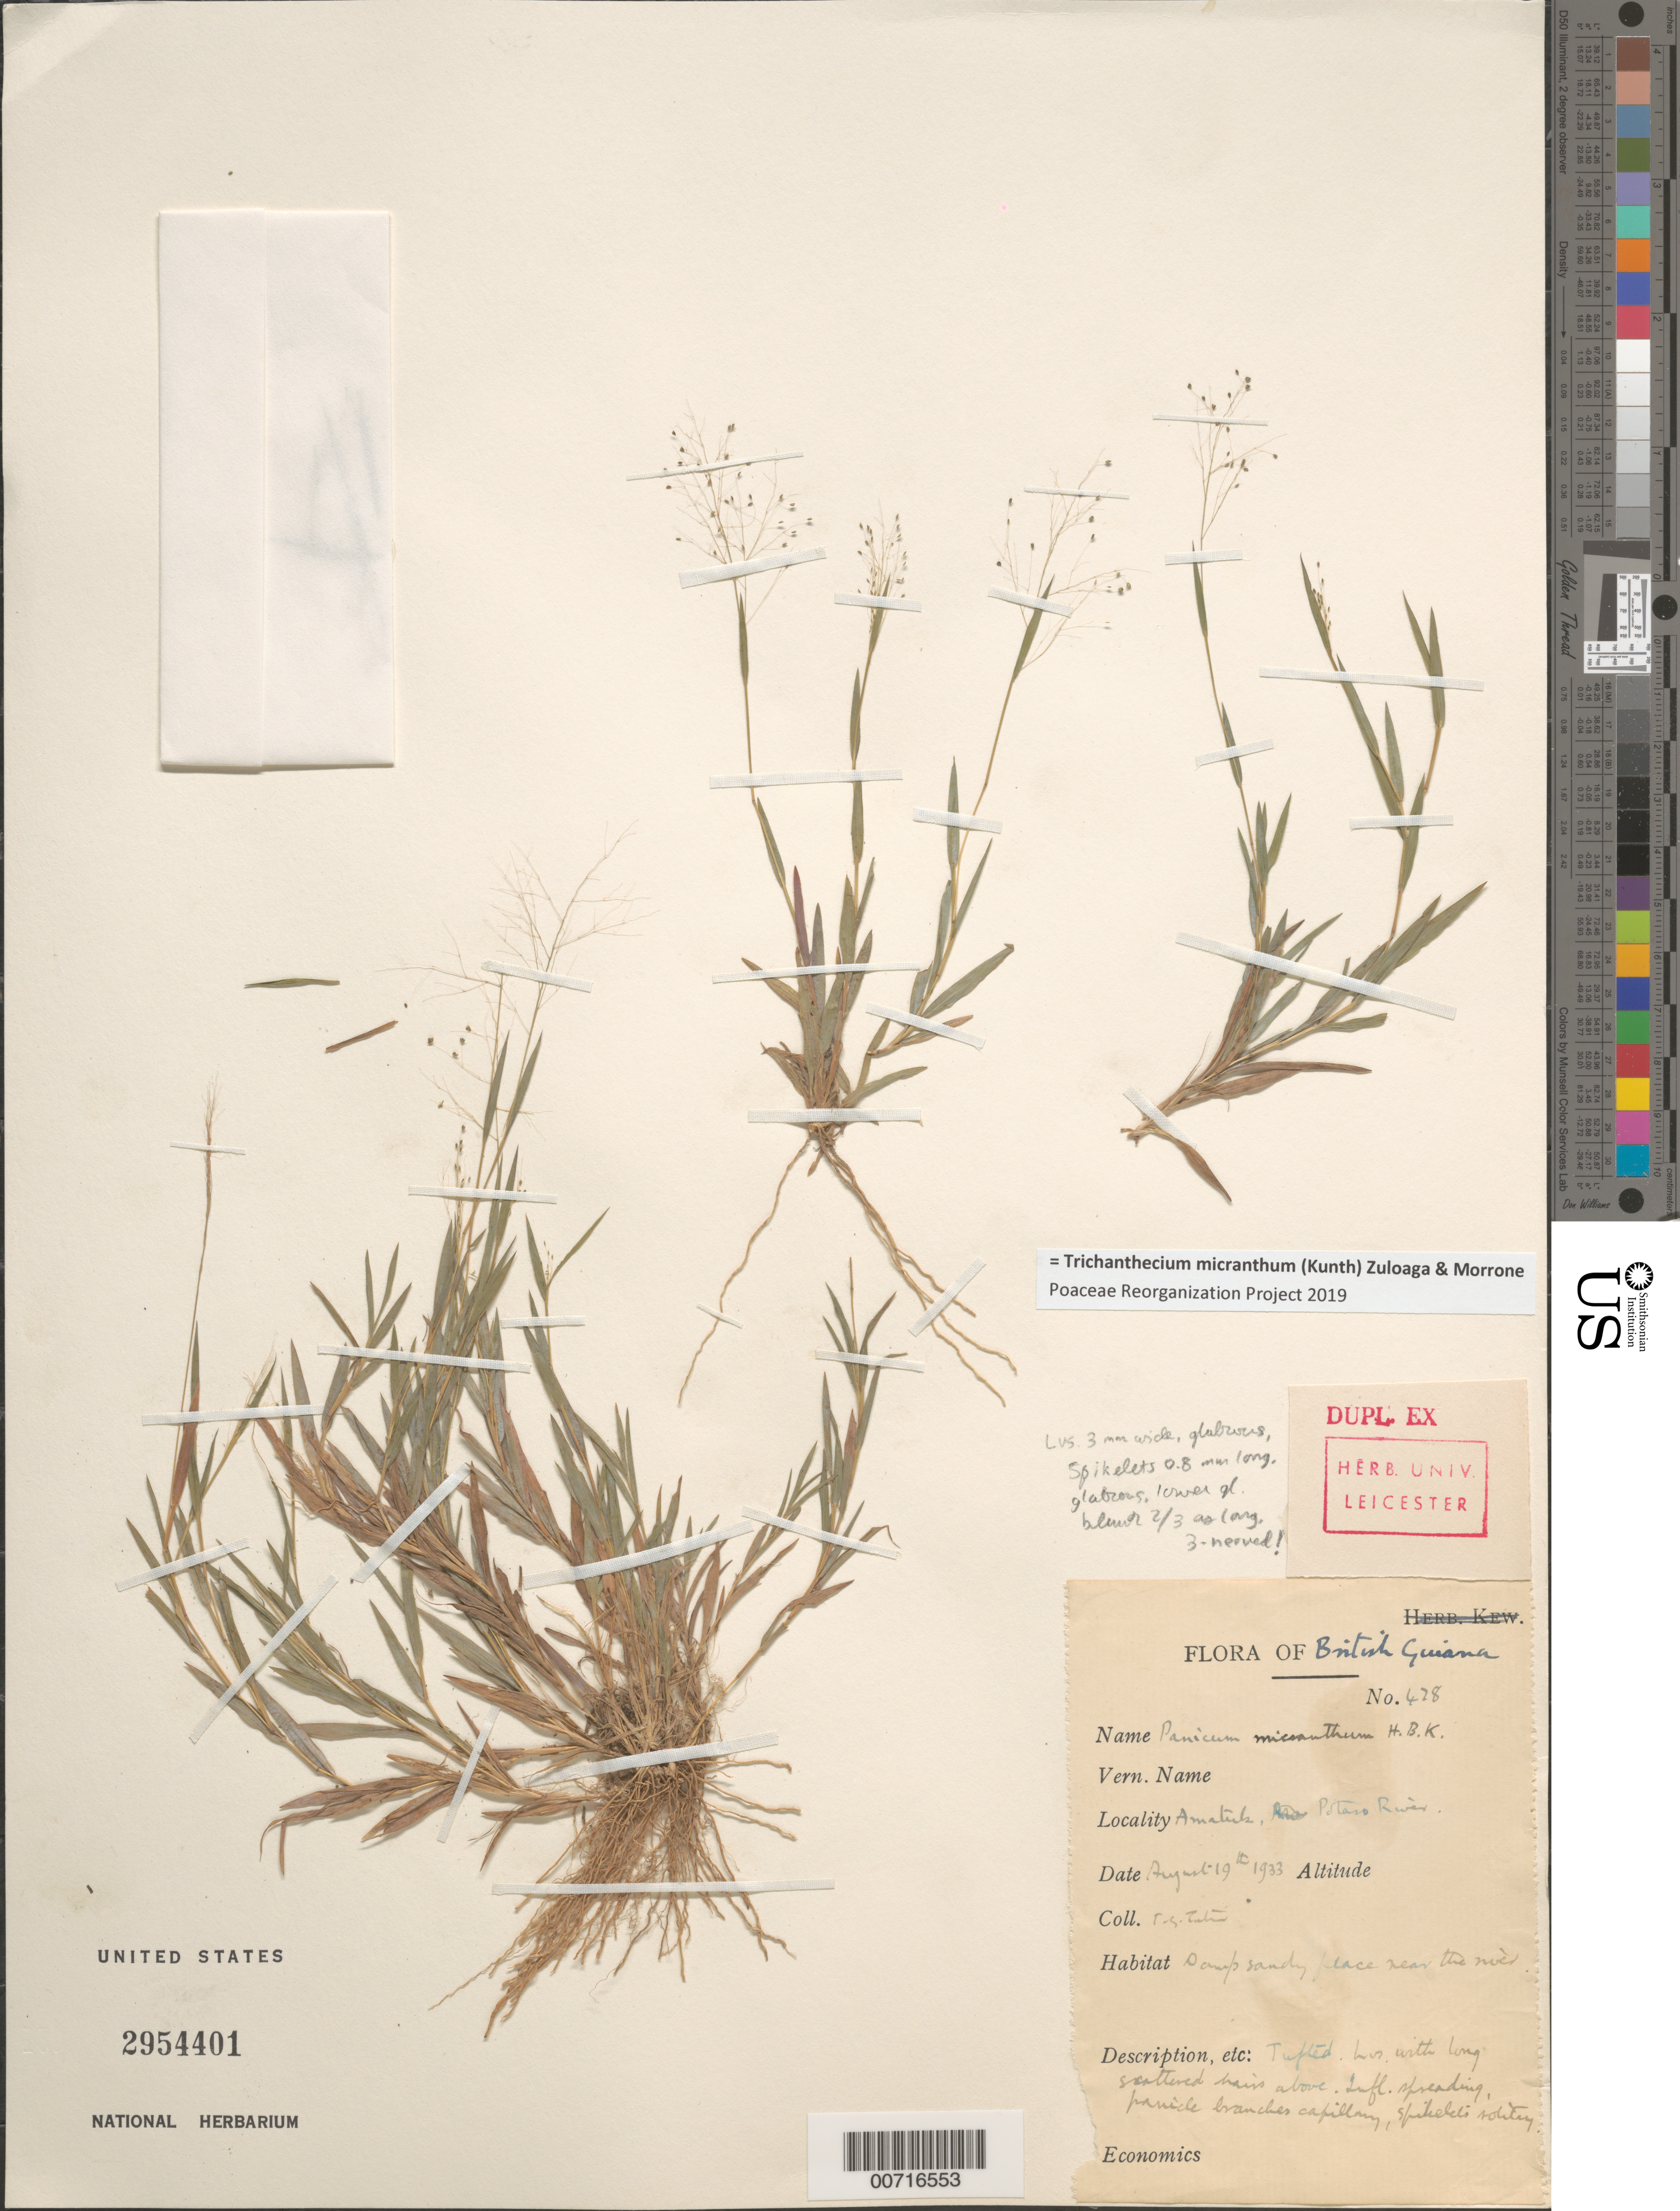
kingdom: Plantae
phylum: Tracheophyta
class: Liliopsida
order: Poales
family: Poaceae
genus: Trichanthecium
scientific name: Trichanthecium micranthum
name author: (Kunth) Zuloaga & Morrone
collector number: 478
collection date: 1933-08-19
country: Guyana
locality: British Guiana. Amatuk, Potaro River.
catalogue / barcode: US 2954401